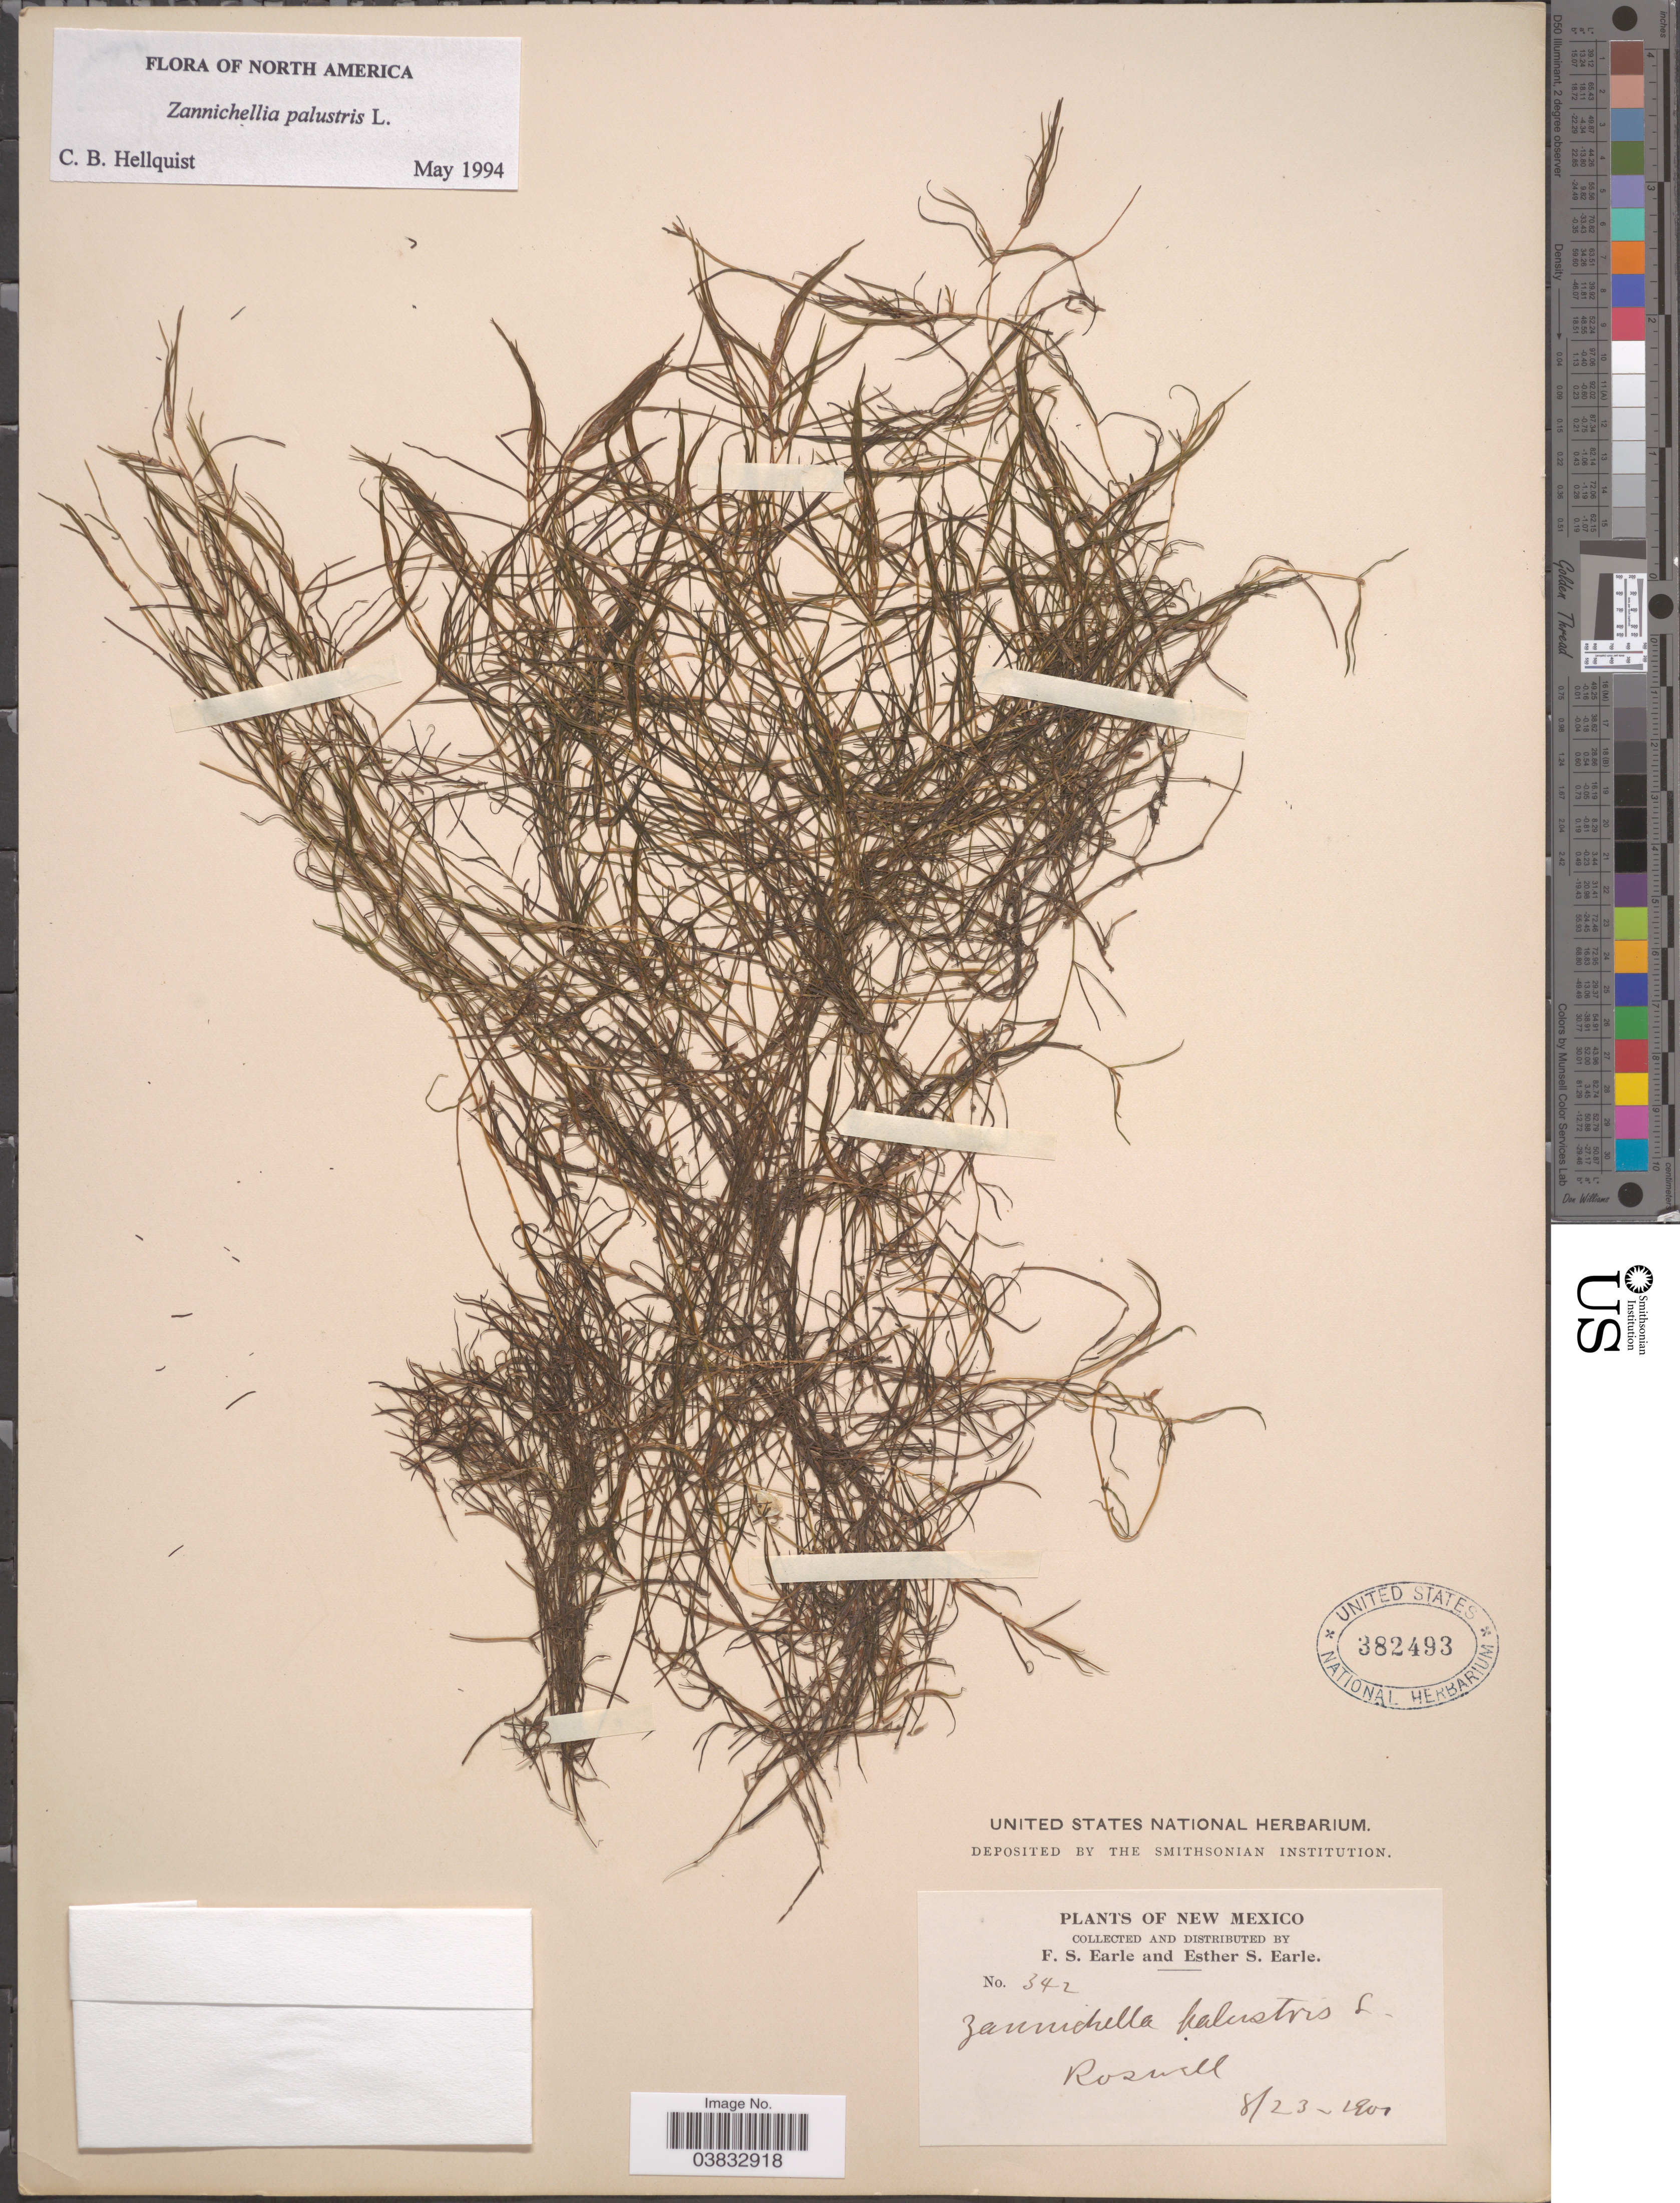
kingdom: Plantae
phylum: Tracheophyta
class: Liliopsida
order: Alismatales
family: Potamogetonaceae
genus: Zannichellia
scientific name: Zannichellia palustris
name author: L.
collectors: F. S. Earle & E. S. Earle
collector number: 342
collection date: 1901-08-23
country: United States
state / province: New Mexico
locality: Roswell.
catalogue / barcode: US 382493